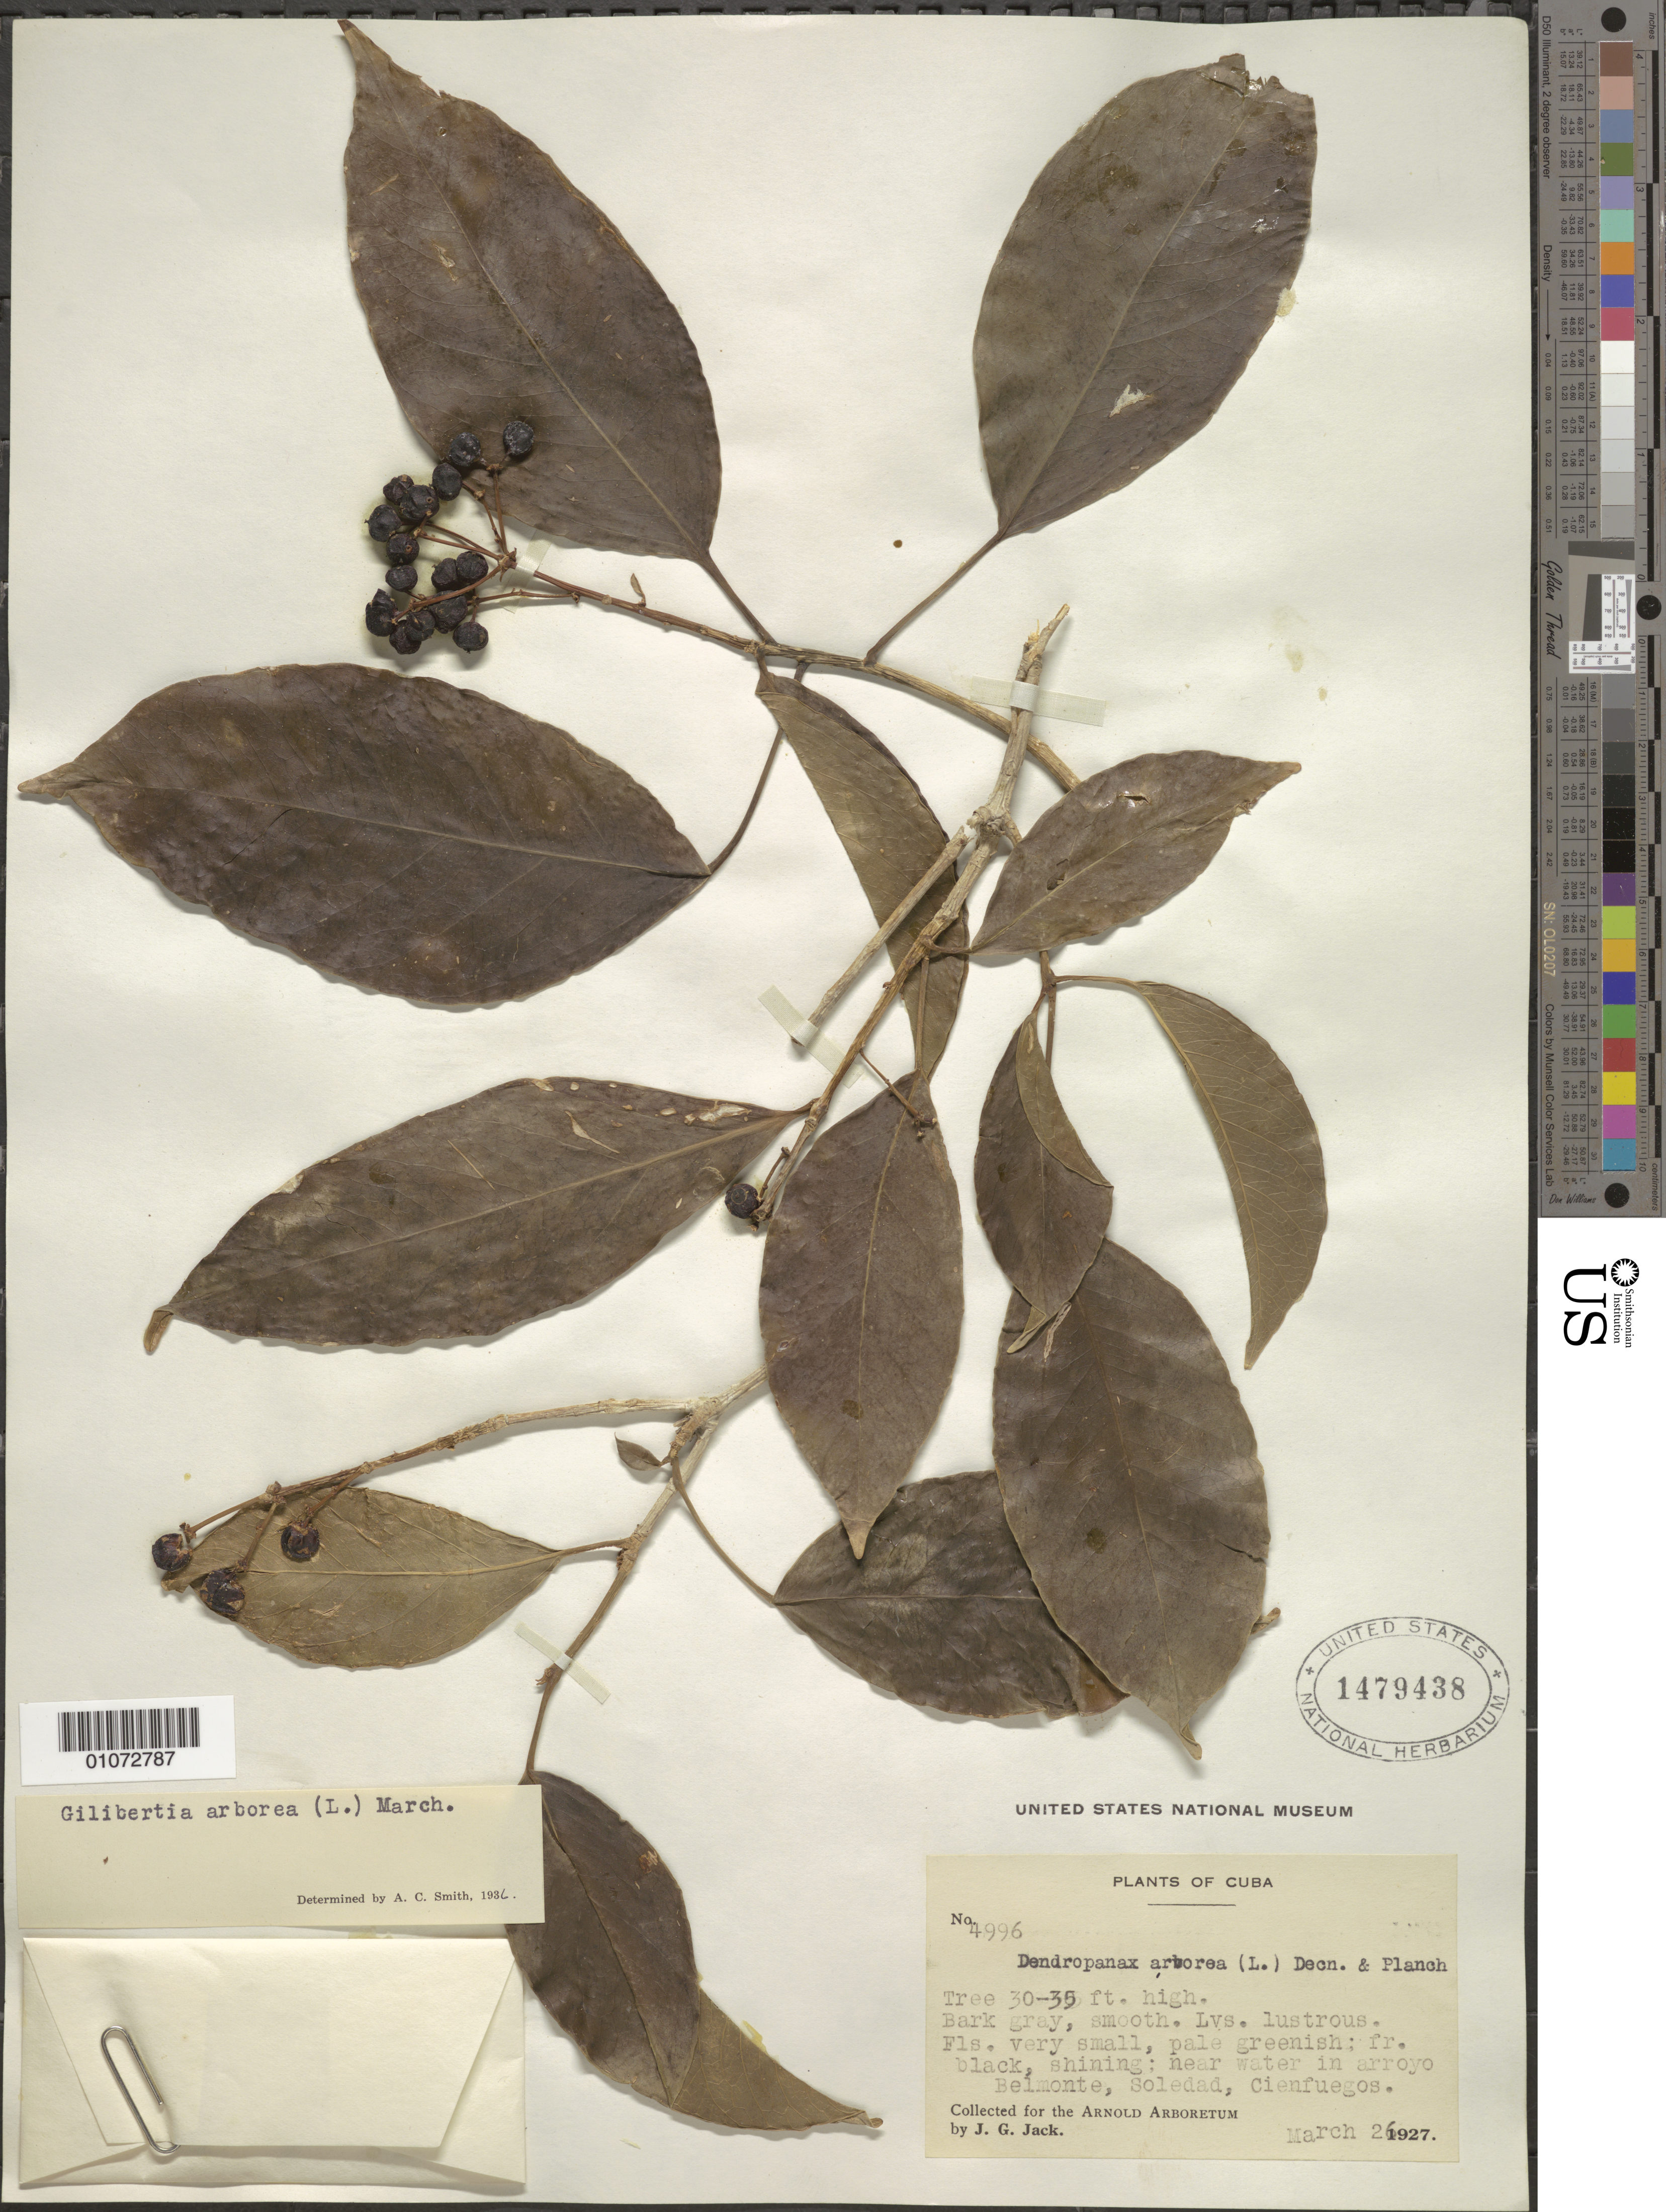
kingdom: Plantae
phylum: Tracheophyta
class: Magnoliopsida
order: Apiales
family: Araliaceae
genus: Dendropanax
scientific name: Dendropanax arboreus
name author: (L.) Decne. & Planch.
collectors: J. G. Jack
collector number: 4996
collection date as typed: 26 Mar 1927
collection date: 1927-03-26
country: Cuba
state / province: Cienfuegos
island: Cuba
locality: Belmonte, Soledad, Cienfuegos Near water in arroyo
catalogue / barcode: US 1479438